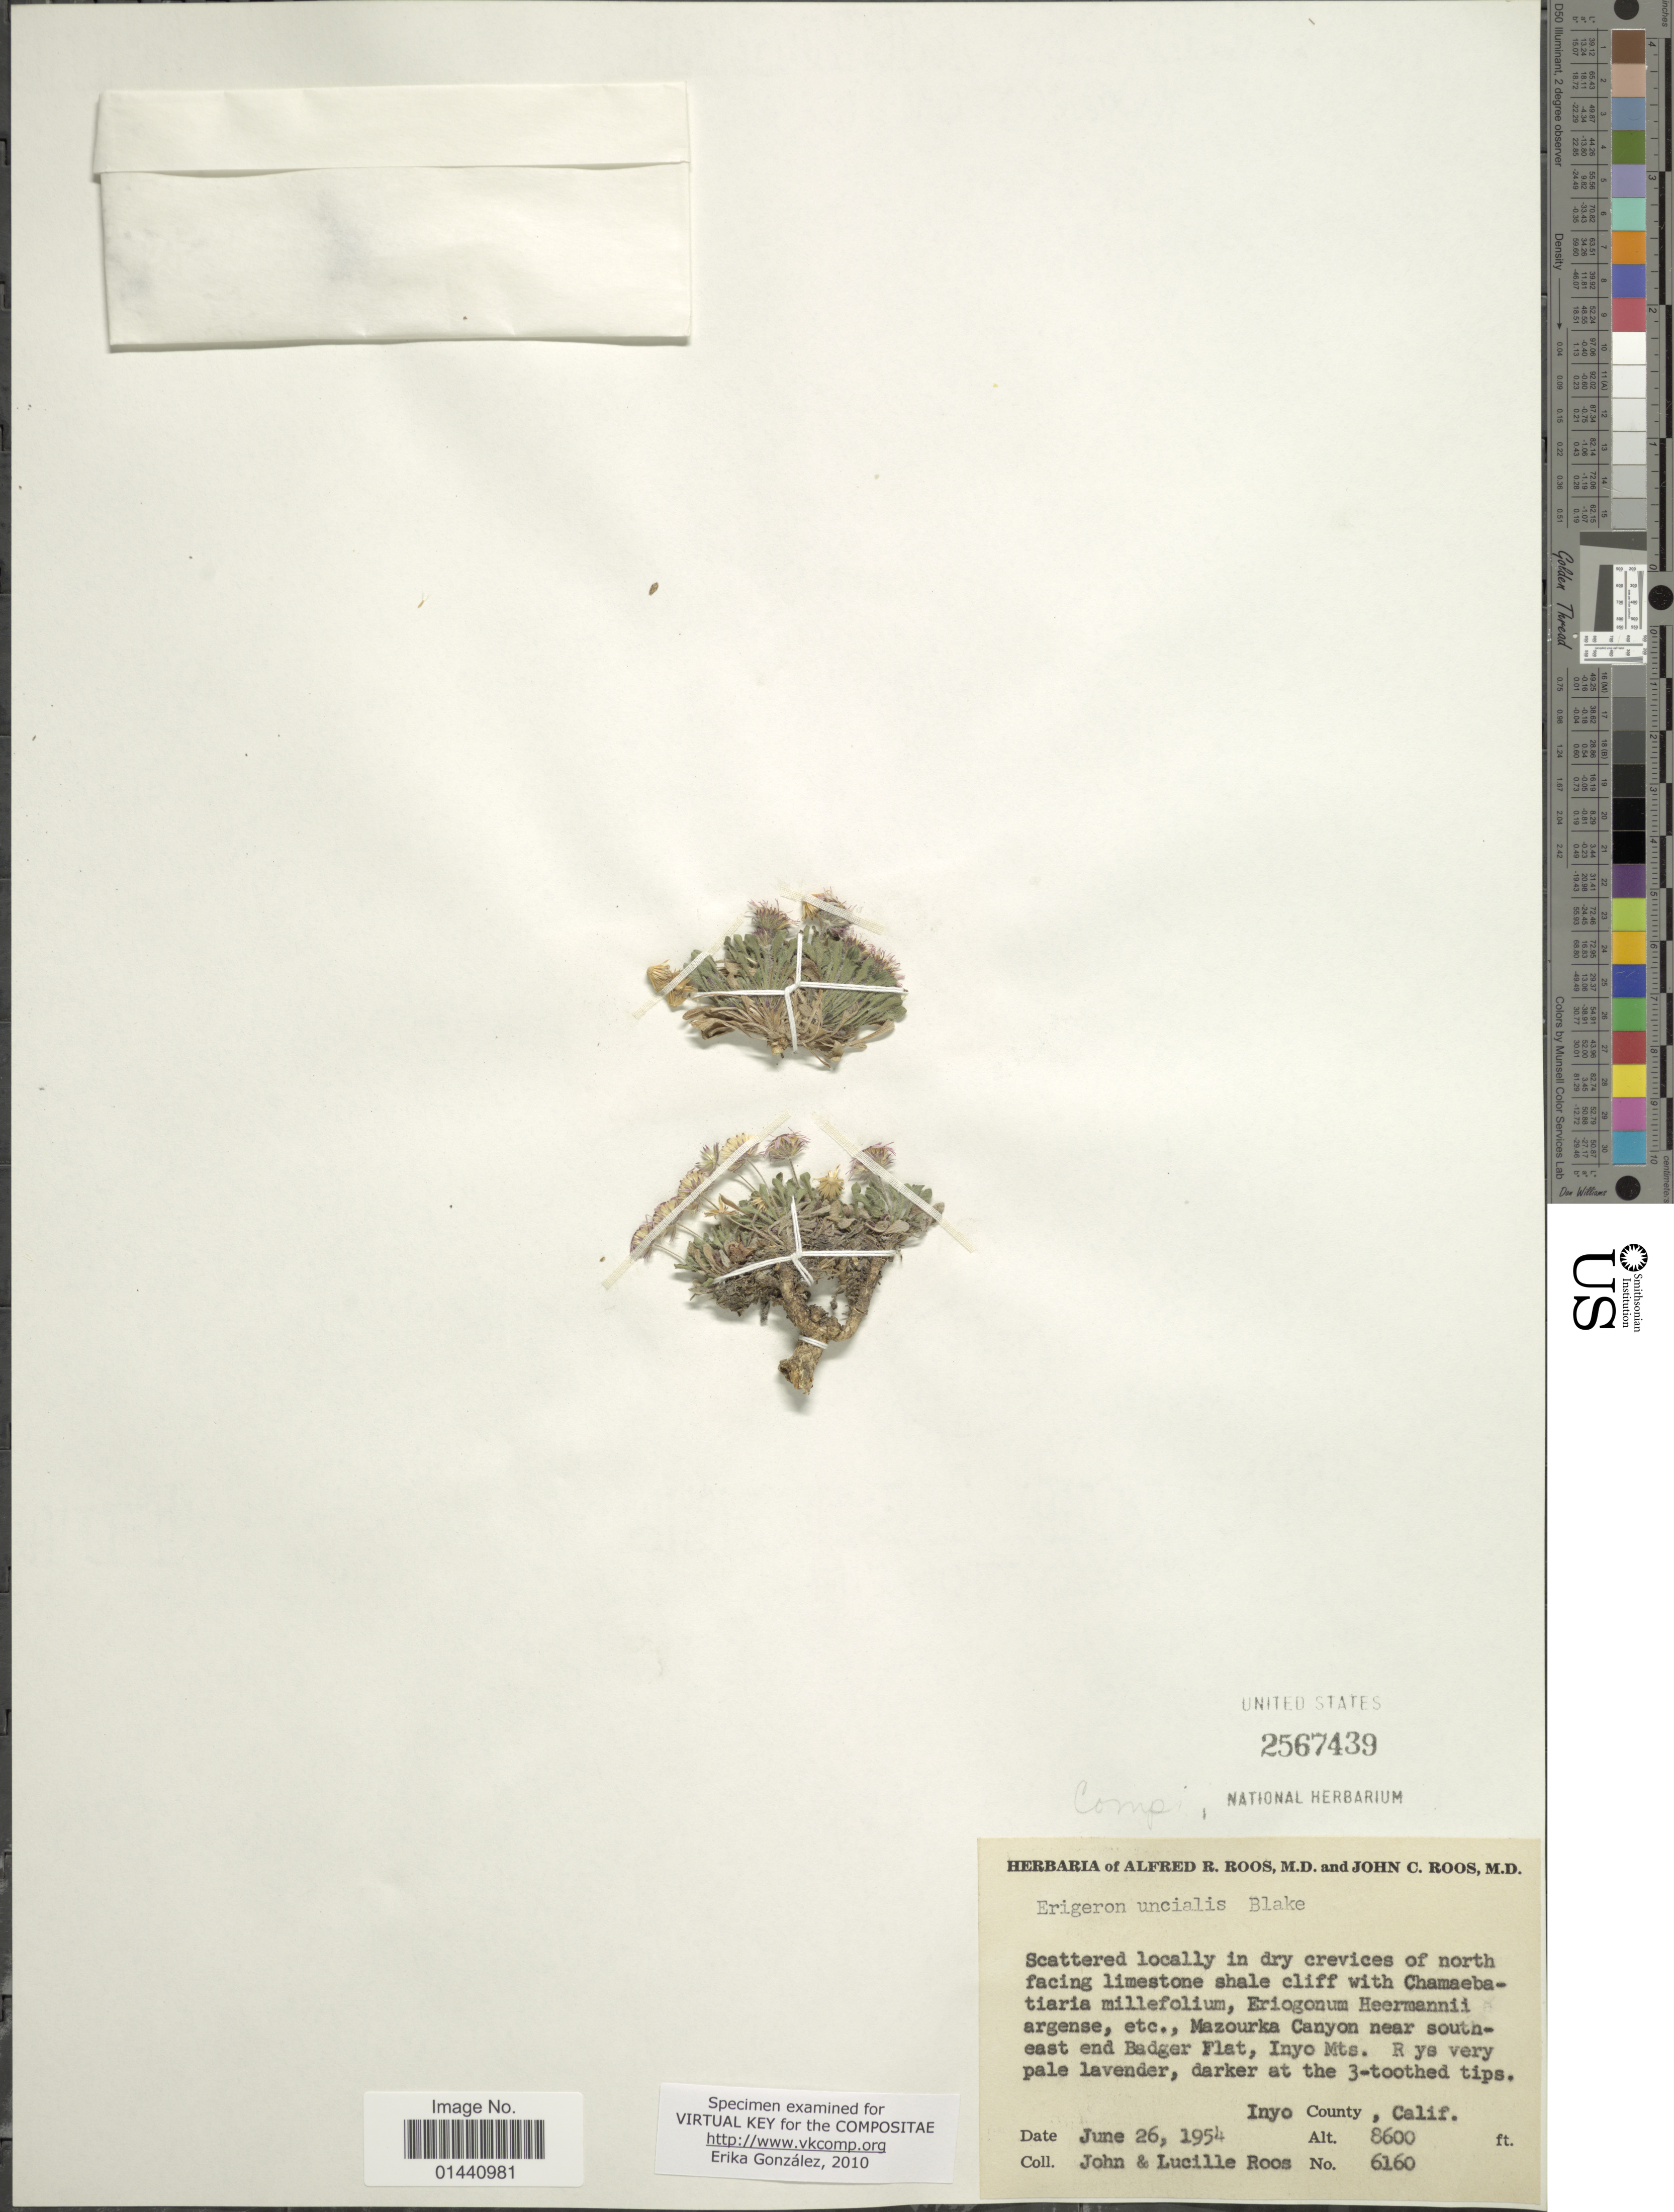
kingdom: Plantae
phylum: Tracheophyta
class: Magnoliopsida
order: Asterales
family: Asteraceae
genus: Erigeron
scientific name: Erigeron uncialis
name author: S.F. Blake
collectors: J. C. Roos & L. Roos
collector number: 6160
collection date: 1954-06-26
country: United States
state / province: California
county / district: Inyo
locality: Scattered locally in dry crevices of north facing limestone shade cliff, Mazourka Canyon near southeast end Badger Flat, Inyo Mts. Rys very pale lavender, darker at the 3 -toothed tips, Inyo County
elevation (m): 2621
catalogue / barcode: US 2567437